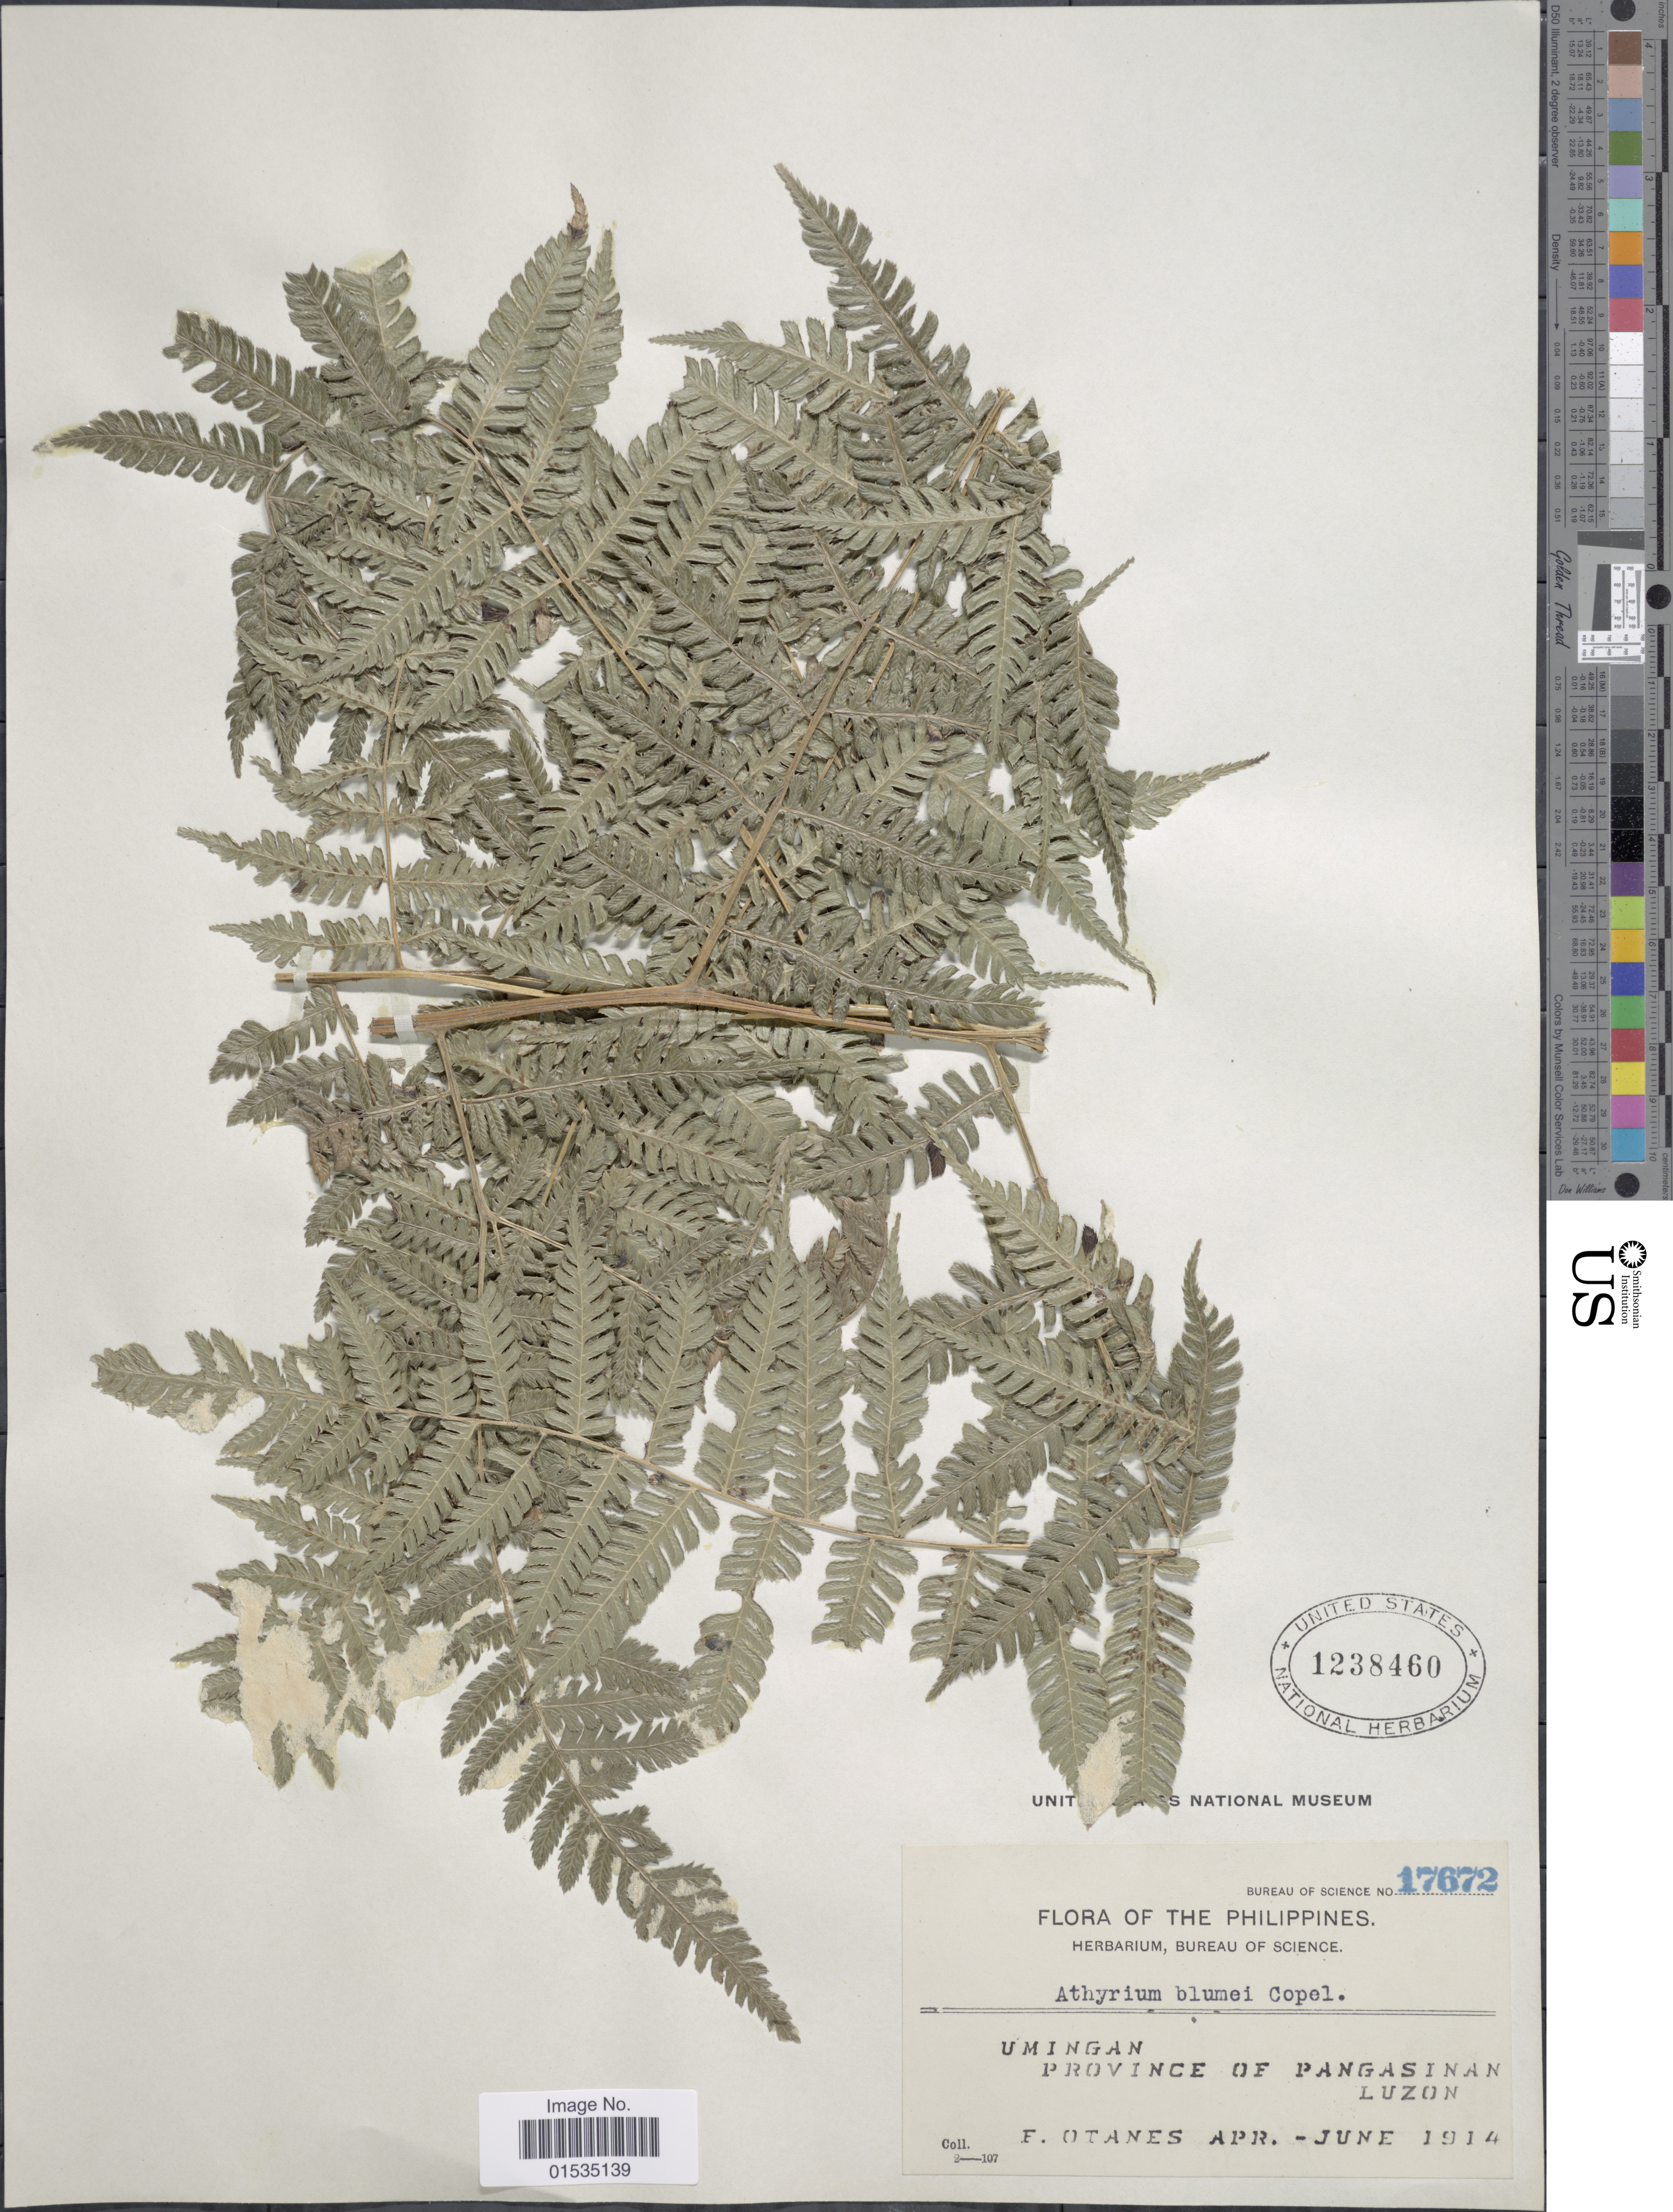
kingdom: Plantae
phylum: Tracheophyta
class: Polypodiopsida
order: Polypodiales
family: Athyriaceae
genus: Diplazium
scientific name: Diplazium polypodioides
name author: Blume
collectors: F. Q. Otanes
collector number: Bureau of Science 17672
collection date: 1914-04/1914-06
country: Philippines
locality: Umingan, Province of Pangasinan, Luzon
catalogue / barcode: US 1238460